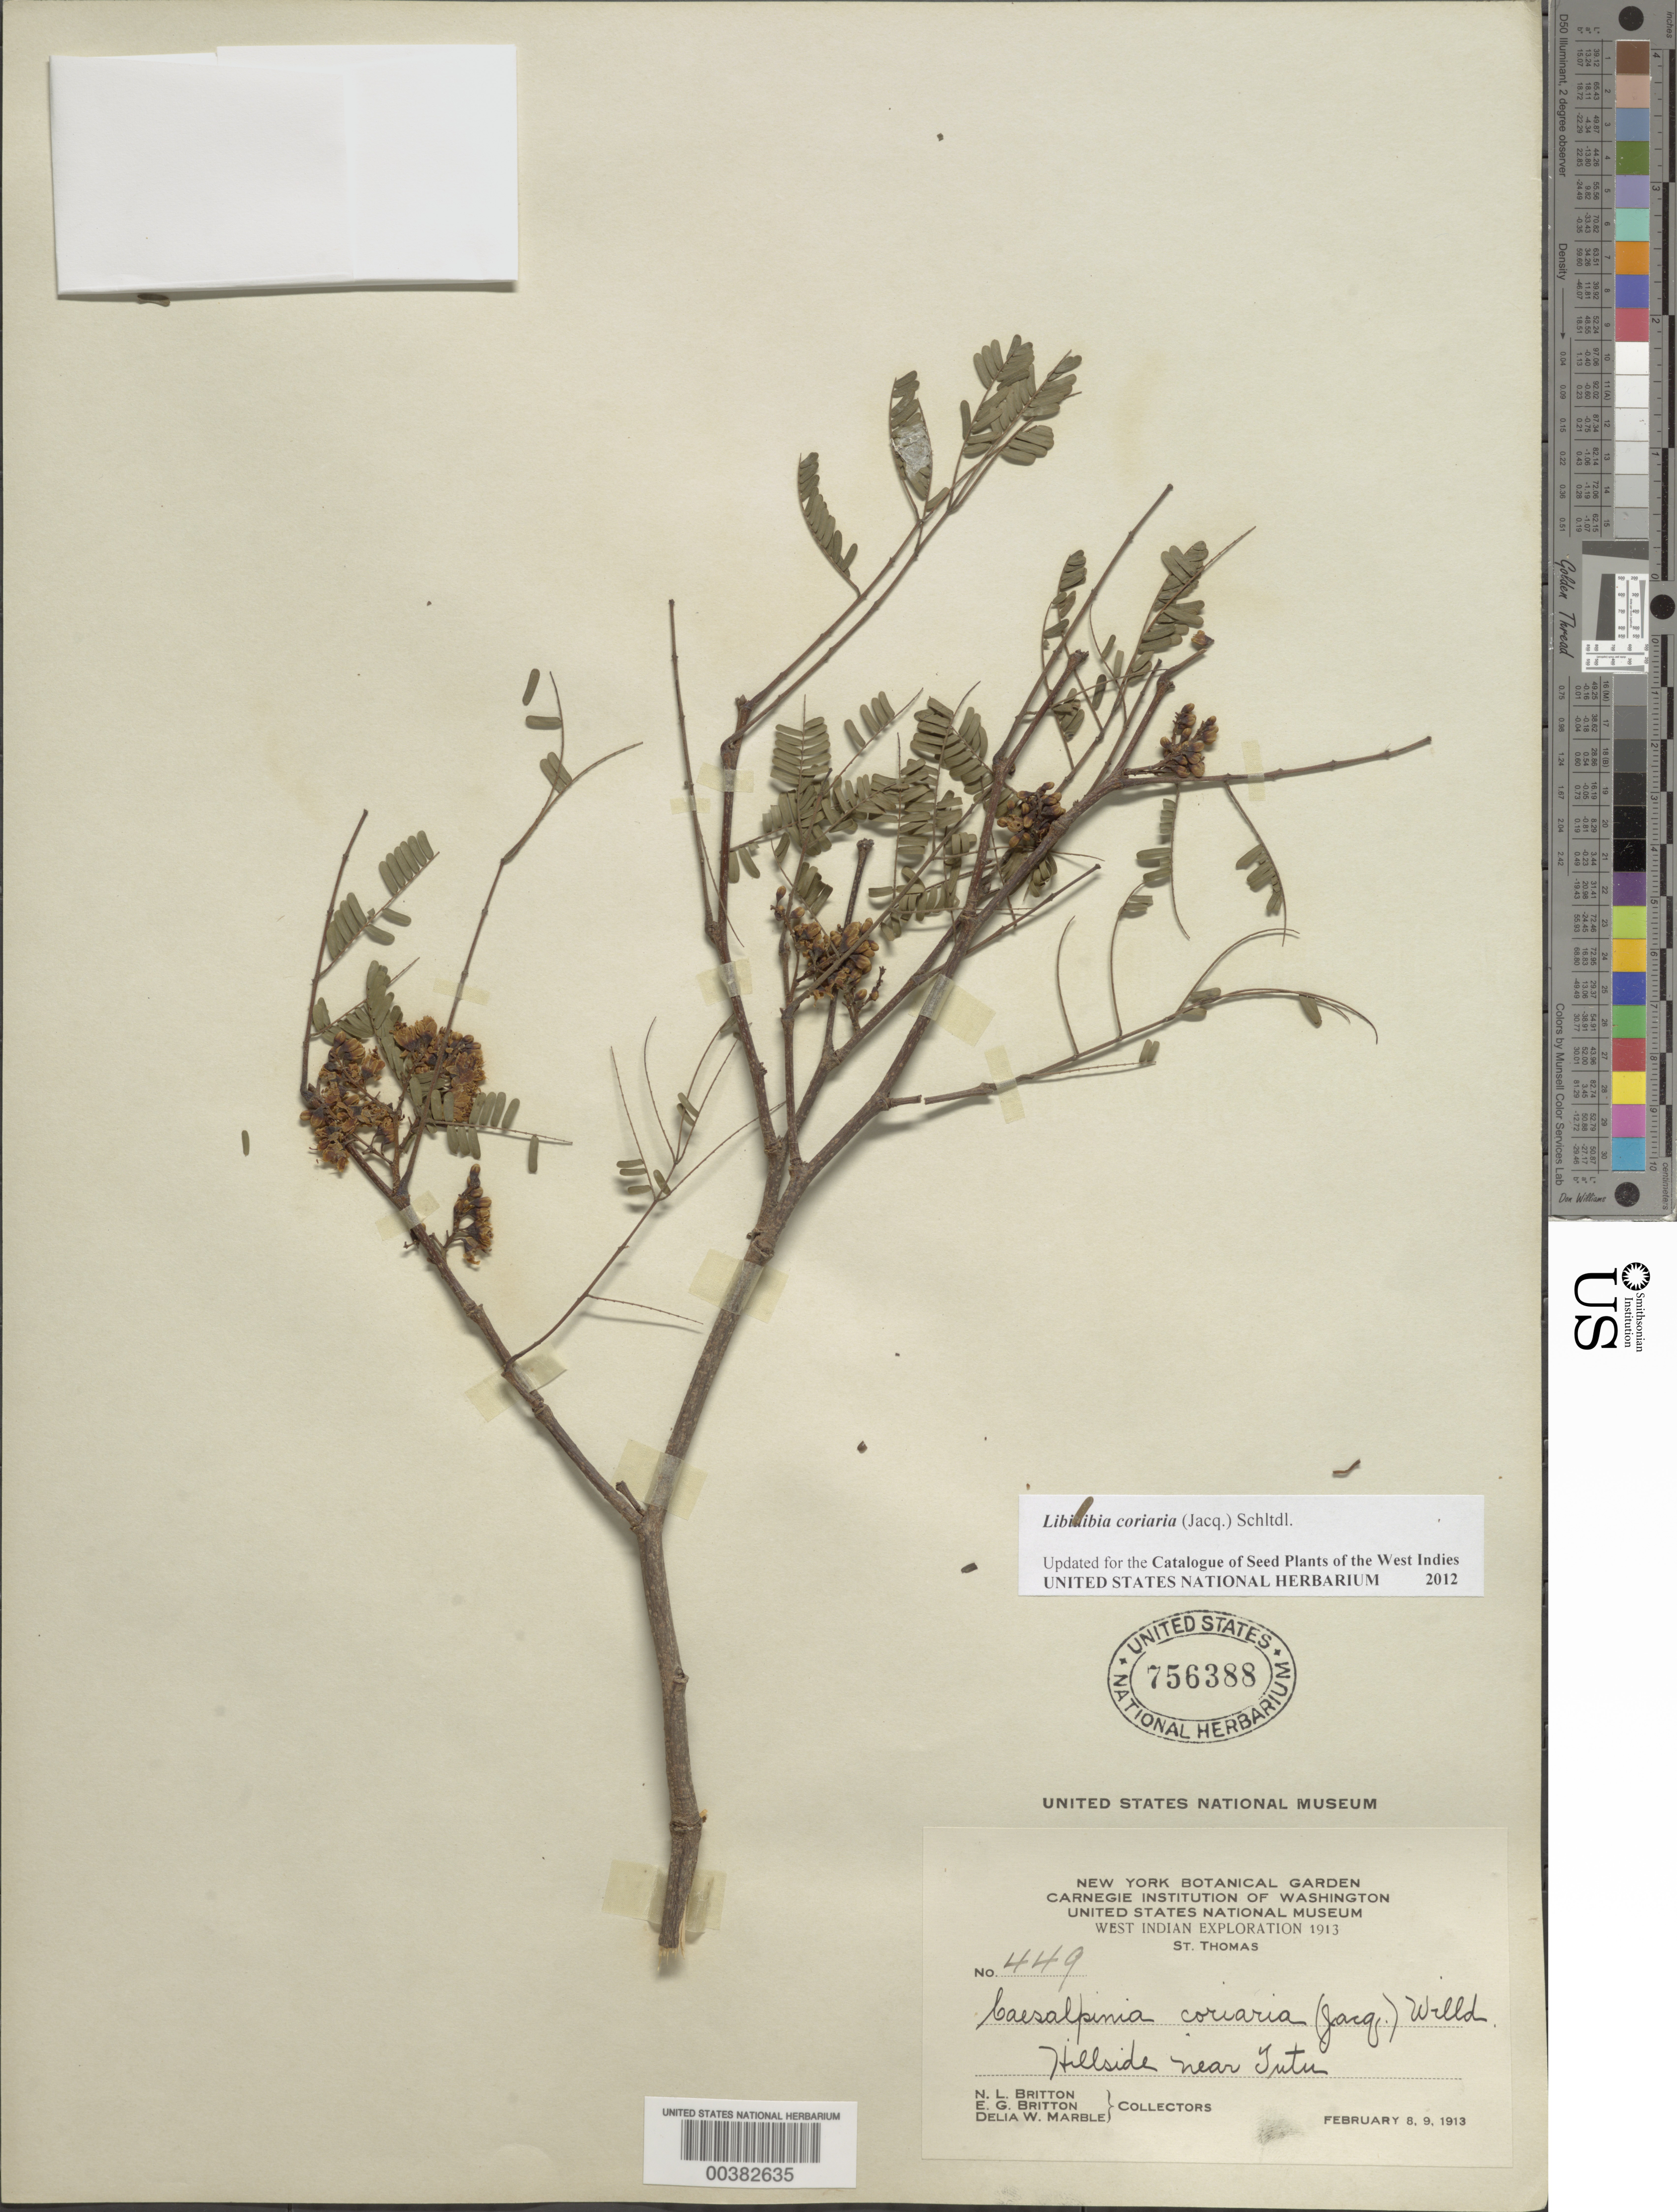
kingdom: Plantae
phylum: Tracheophyta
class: Magnoliopsida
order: Fabales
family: Fabaceae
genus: Libidibia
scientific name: Libidibia coriaria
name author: (Jacq.) Schltdl.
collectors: N. Britton, E. G. Britton & D. W. Marble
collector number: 449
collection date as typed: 08 Feb 1913 and 09 Feb 1913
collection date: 1913-02-08,1913-02-09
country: U.S. Virgin Islands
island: St. Thomas Island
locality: Near tutu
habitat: Hillside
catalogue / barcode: US 756388